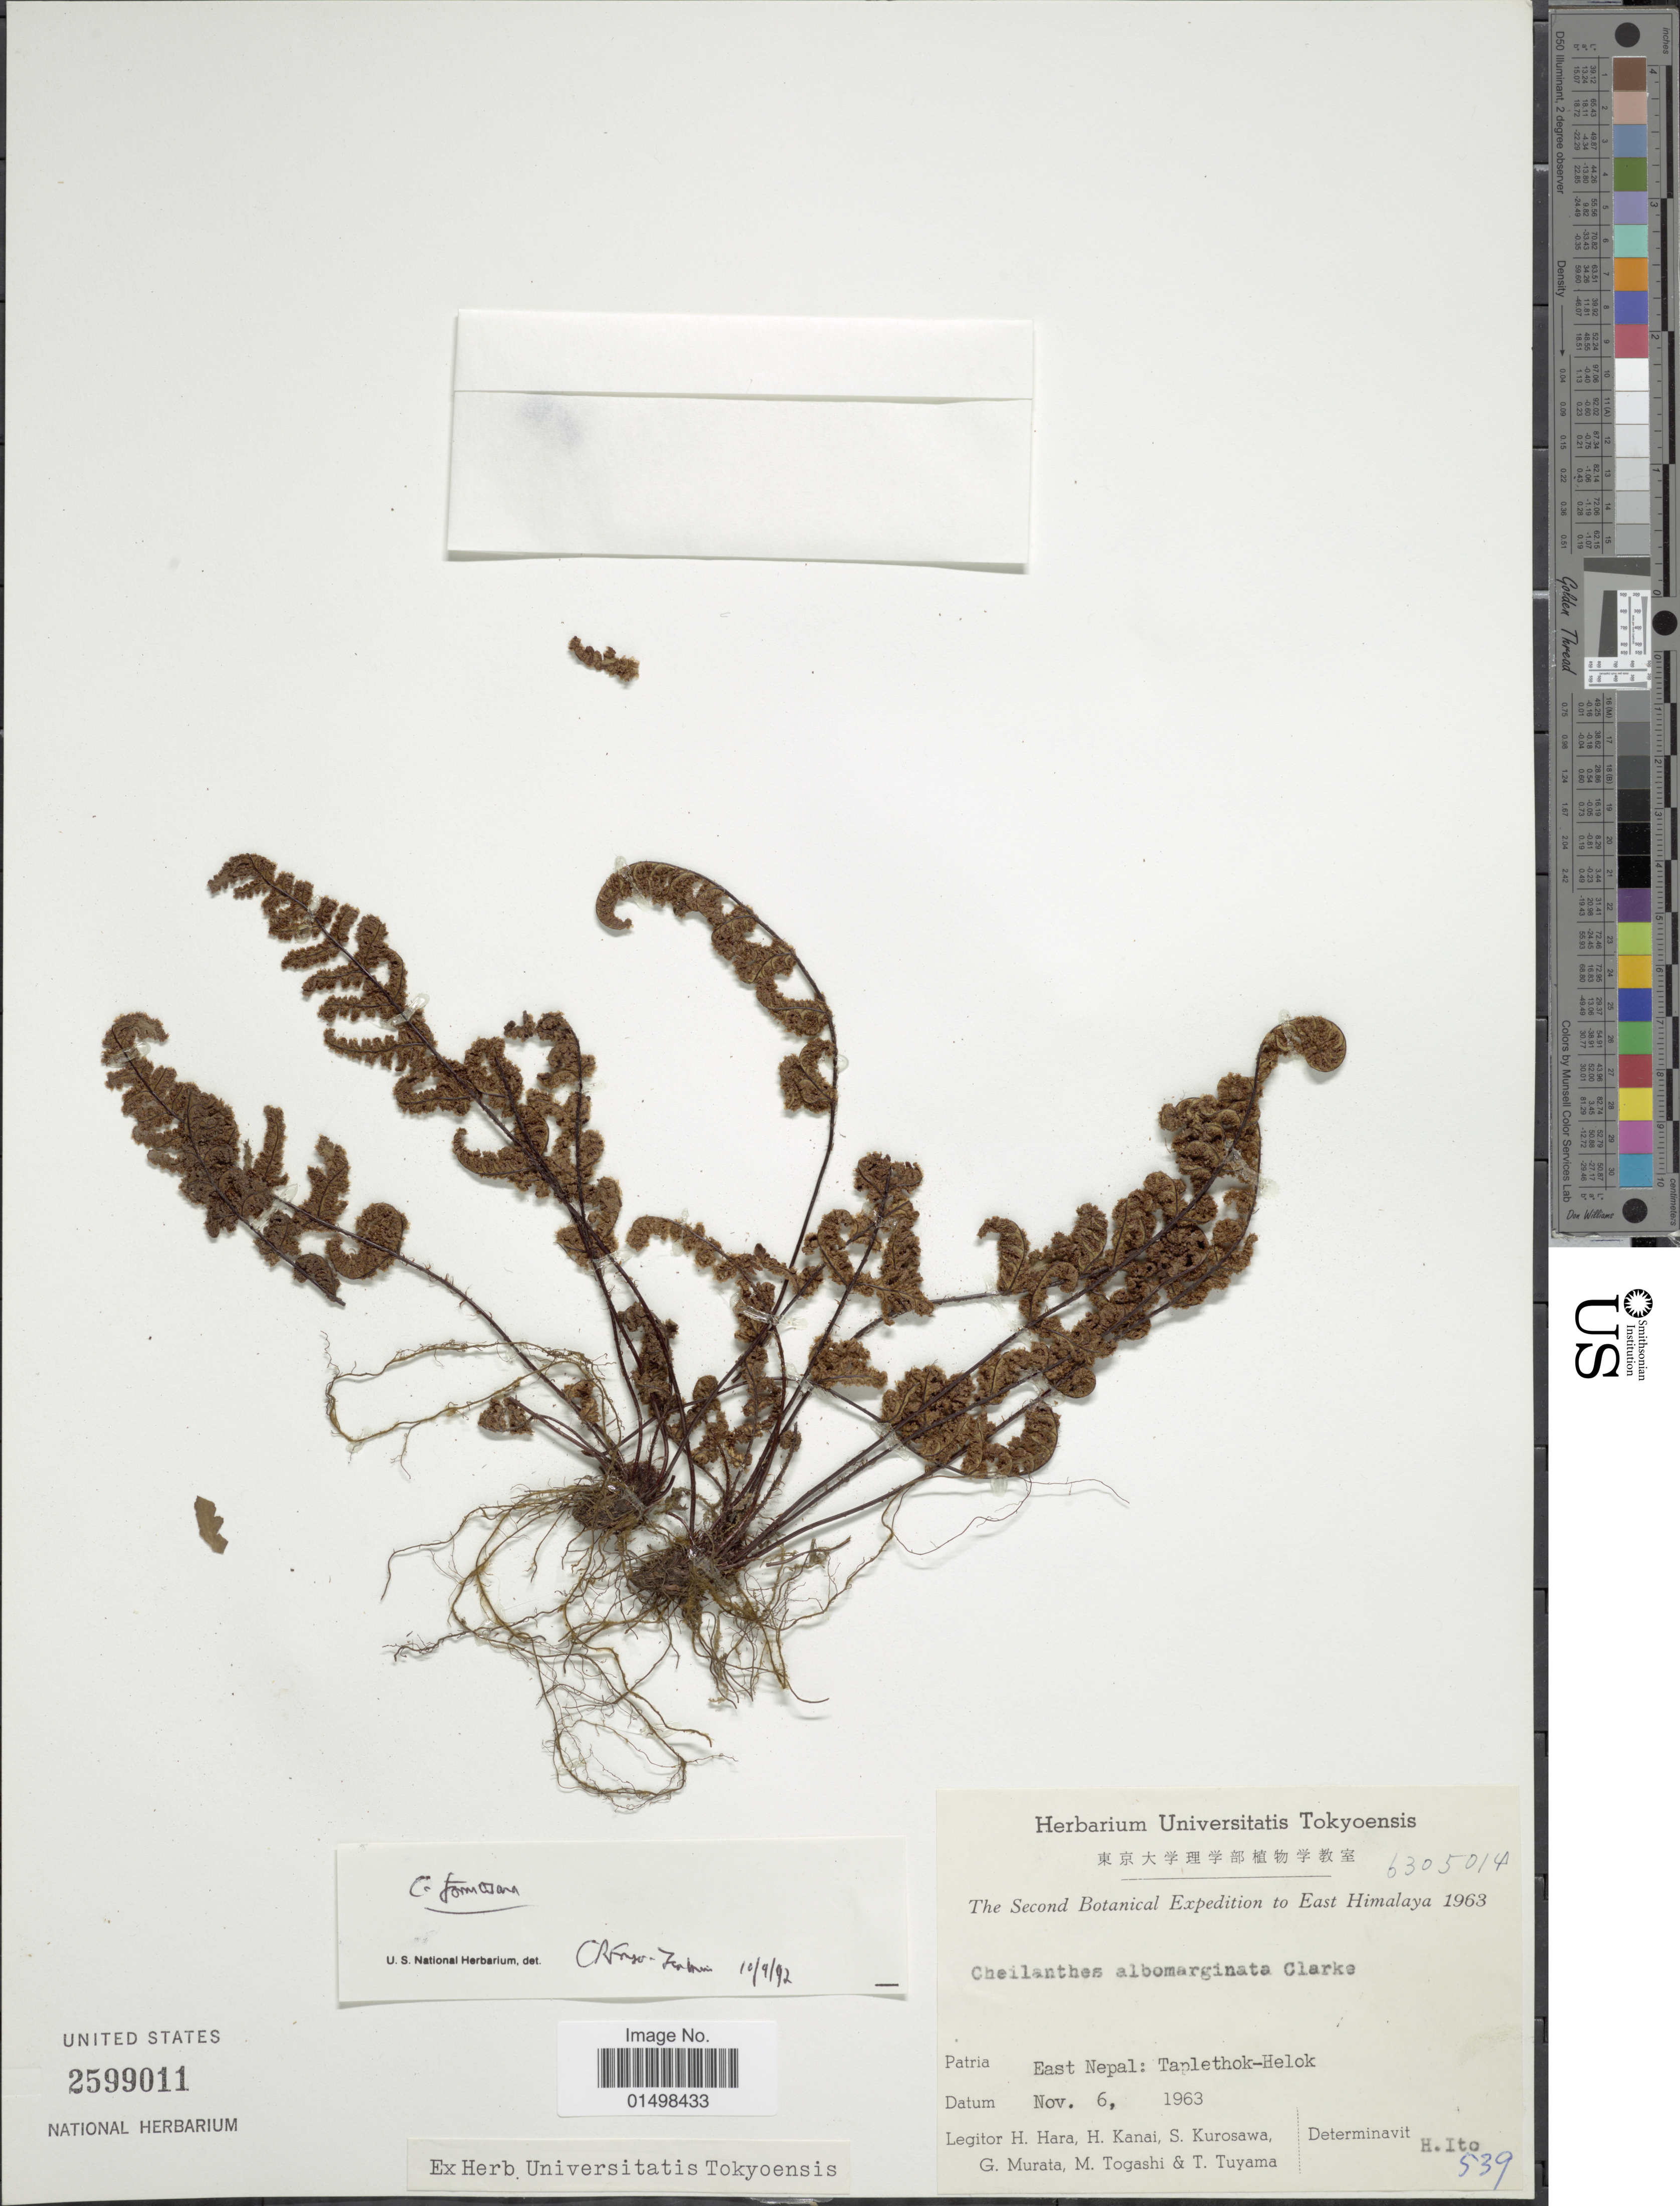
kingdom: Plantae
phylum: Tracheophyta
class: Polypodiopsida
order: Polypodiales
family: Pteridaceae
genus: Aleuritopteris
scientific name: Aleuritopteris albomarginata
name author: (C.B. Clarke) Ching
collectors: H. Hara, H. Kanai, S. Kurosawa, G. Murata & et al.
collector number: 539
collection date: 1963-11-06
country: Nepal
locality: East Himalaya, East Nepal: Taplethok-Helok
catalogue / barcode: US 2599011